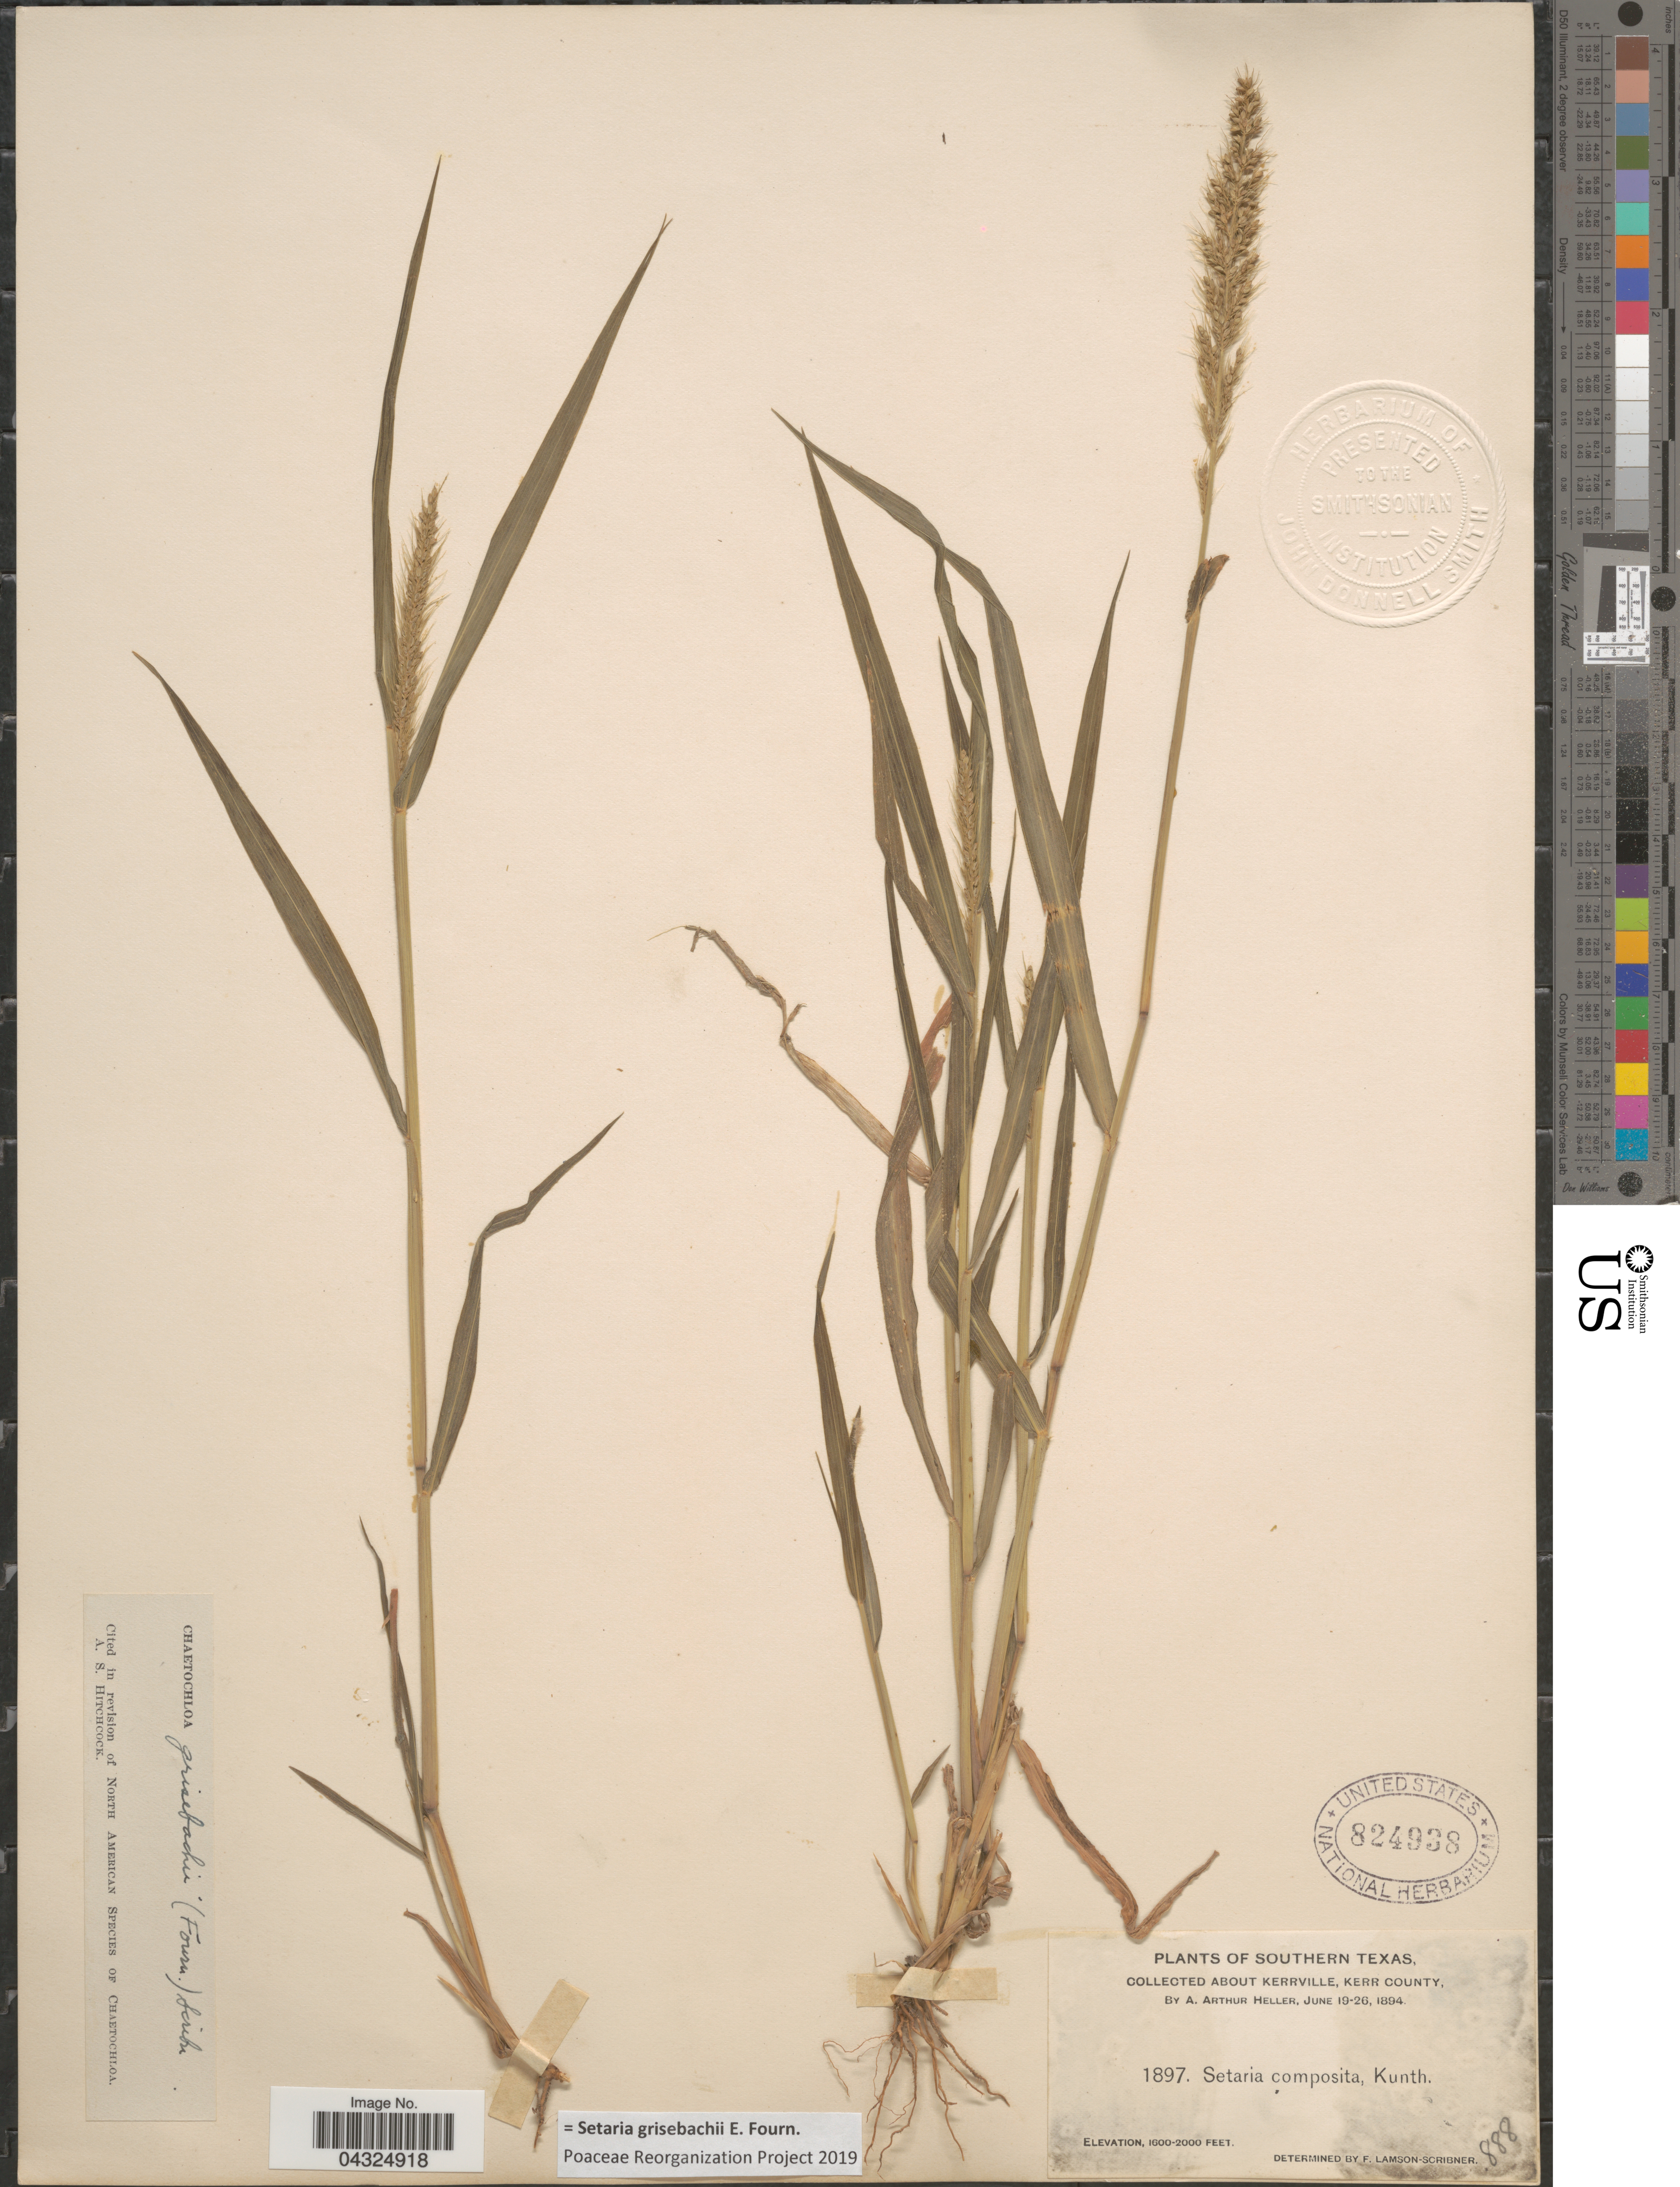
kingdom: Plantae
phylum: Tracheophyta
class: Liliopsida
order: Poales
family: Poaceae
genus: Setaria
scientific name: Setaria grisebachii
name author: E. Fourn.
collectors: A. A. Heller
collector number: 1897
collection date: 1894-06-19/1894-06-26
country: United States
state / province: Texas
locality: Southern Texas. About Kerrville, Kerr County.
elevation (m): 488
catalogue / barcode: US 824938